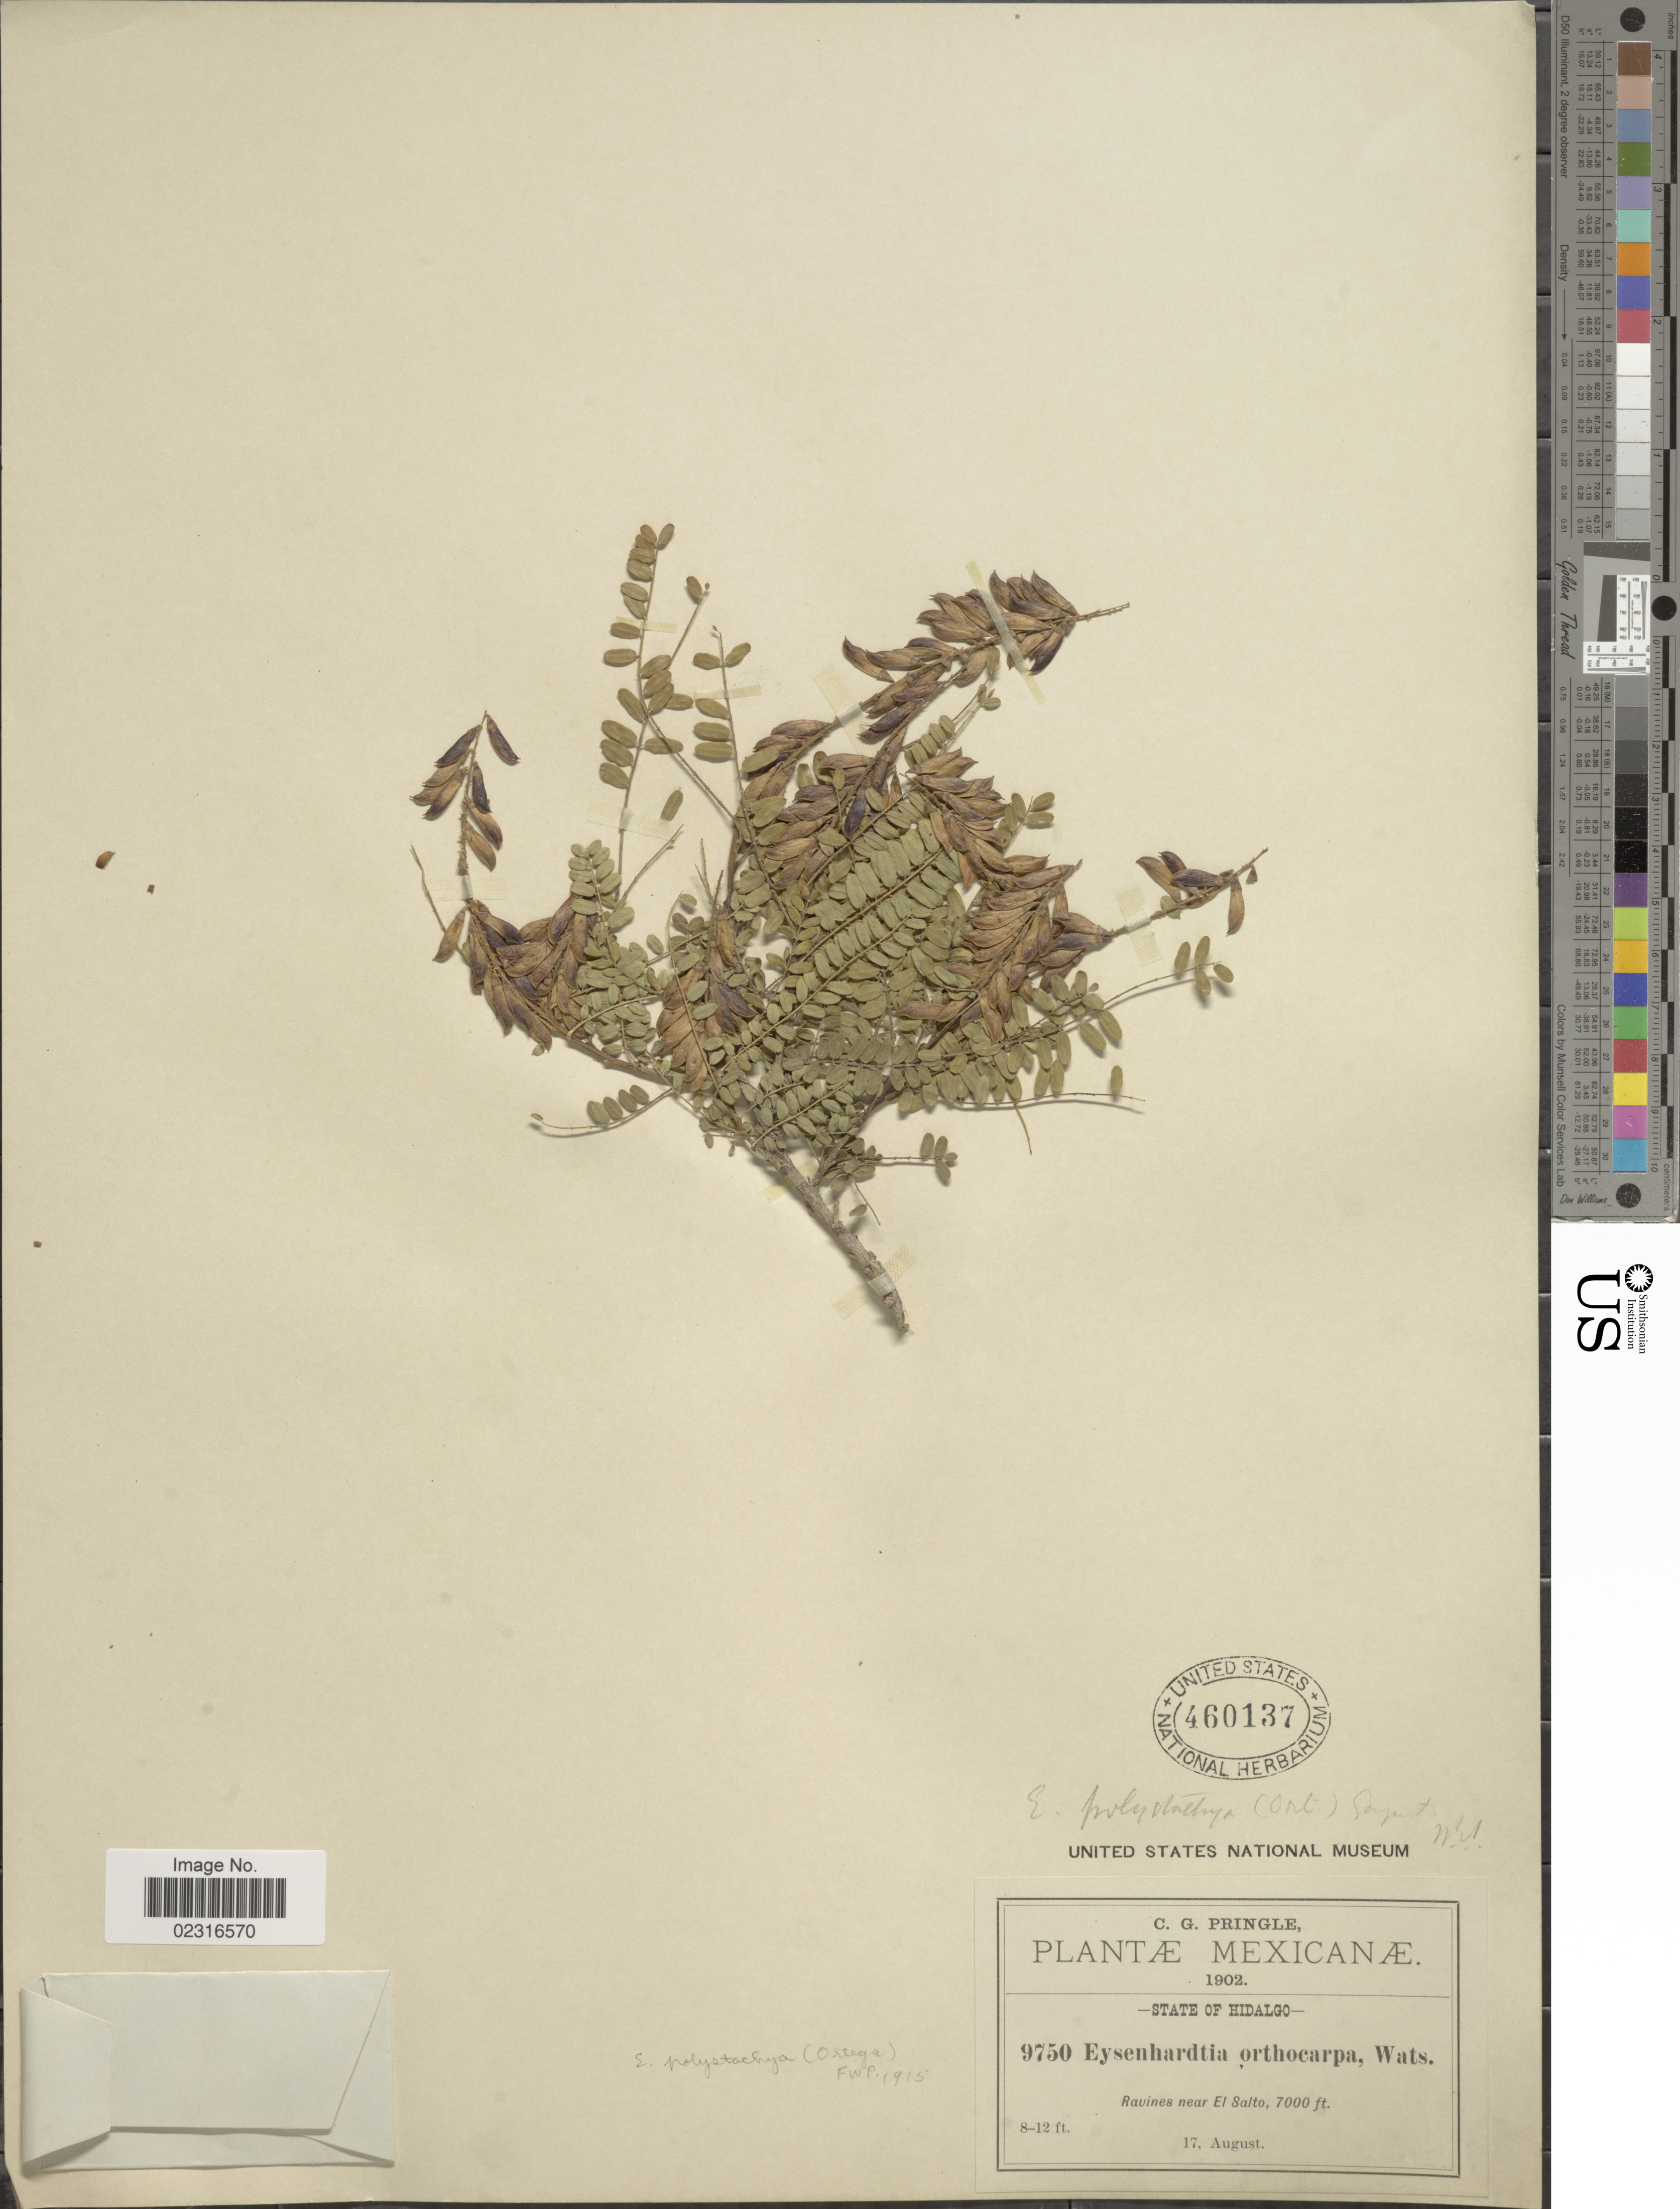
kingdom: Plantae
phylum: Tracheophyta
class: Magnoliopsida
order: Fabales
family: Fabaceae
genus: Eysenhardtia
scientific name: Eysenhardtia polystachya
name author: (Ortega) Sarg.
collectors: C. G. Pringle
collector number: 9750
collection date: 1902-08-17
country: Mexico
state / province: Hidalgo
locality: Ravines near El Salto.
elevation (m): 2134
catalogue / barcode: US 460137